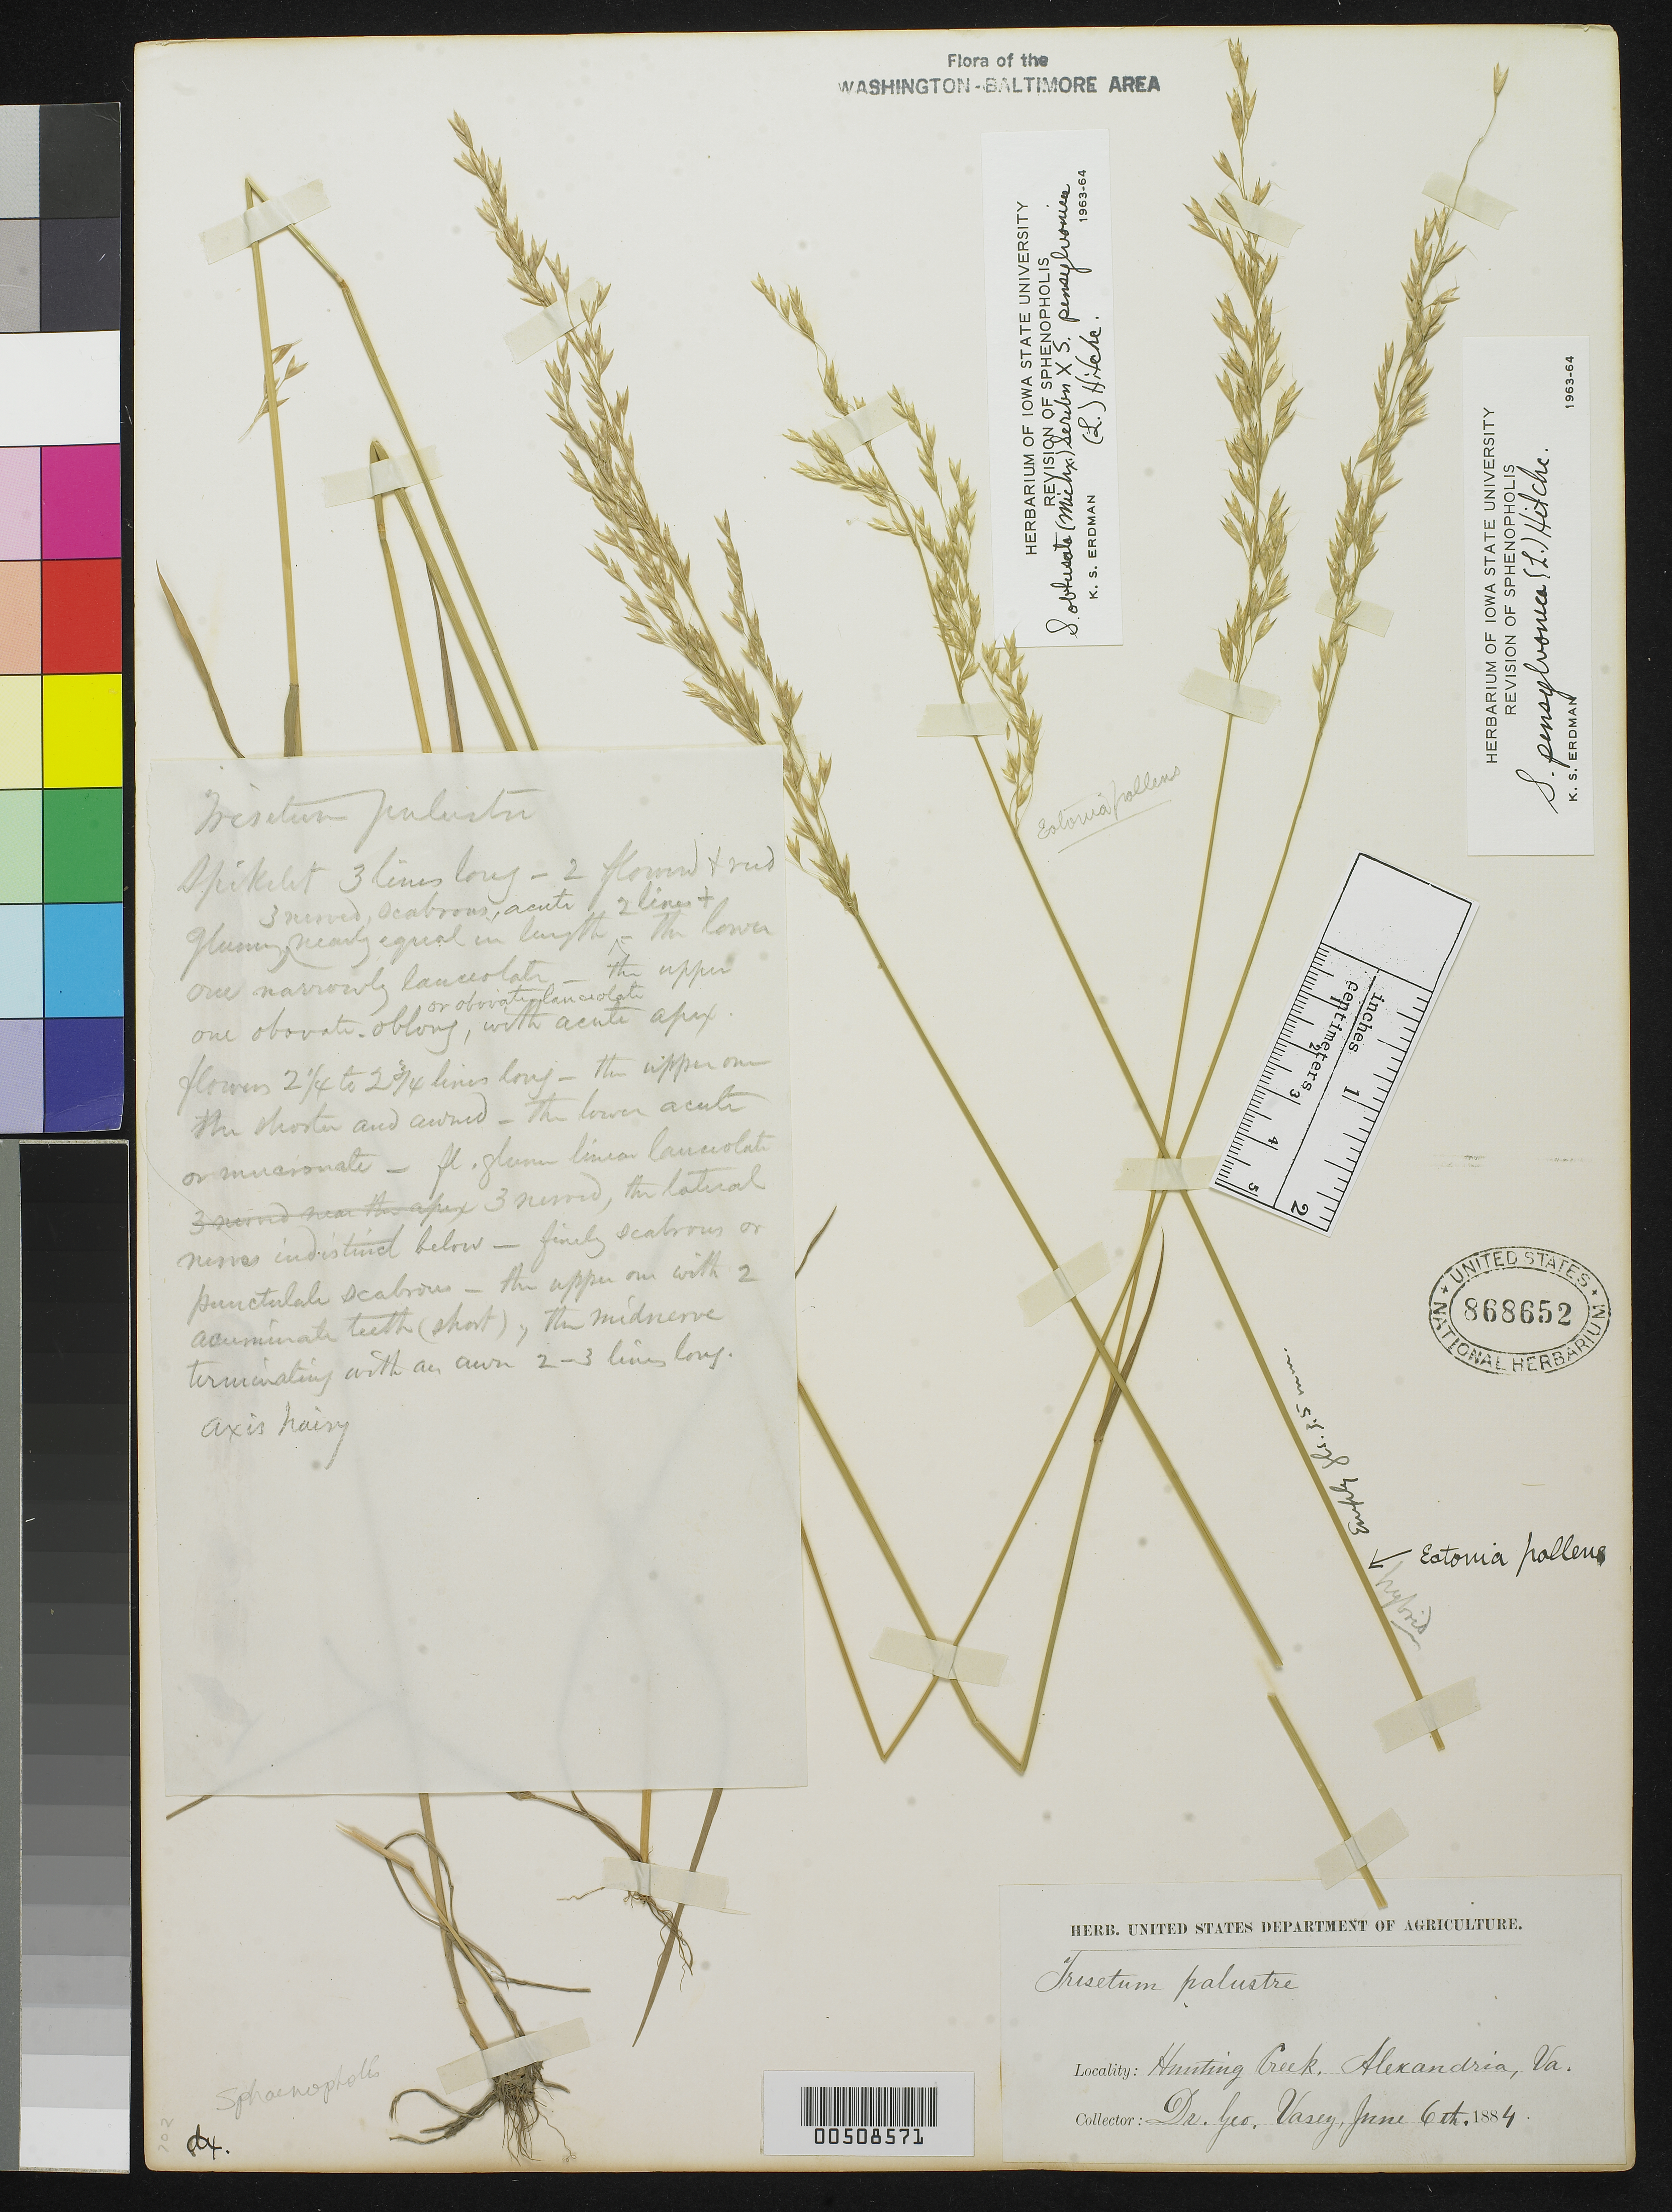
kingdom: Plantae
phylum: Tracheophyta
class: Liliopsida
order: Poales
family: Poaceae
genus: Sphenopholis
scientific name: Sphenopholis pensylvanica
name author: (L.) Hitchc.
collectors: G. Vasey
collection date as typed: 06 Jun 1884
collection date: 1884-06-06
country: United States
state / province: Virginia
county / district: Fairfax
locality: Hunting Creek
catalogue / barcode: US 868652